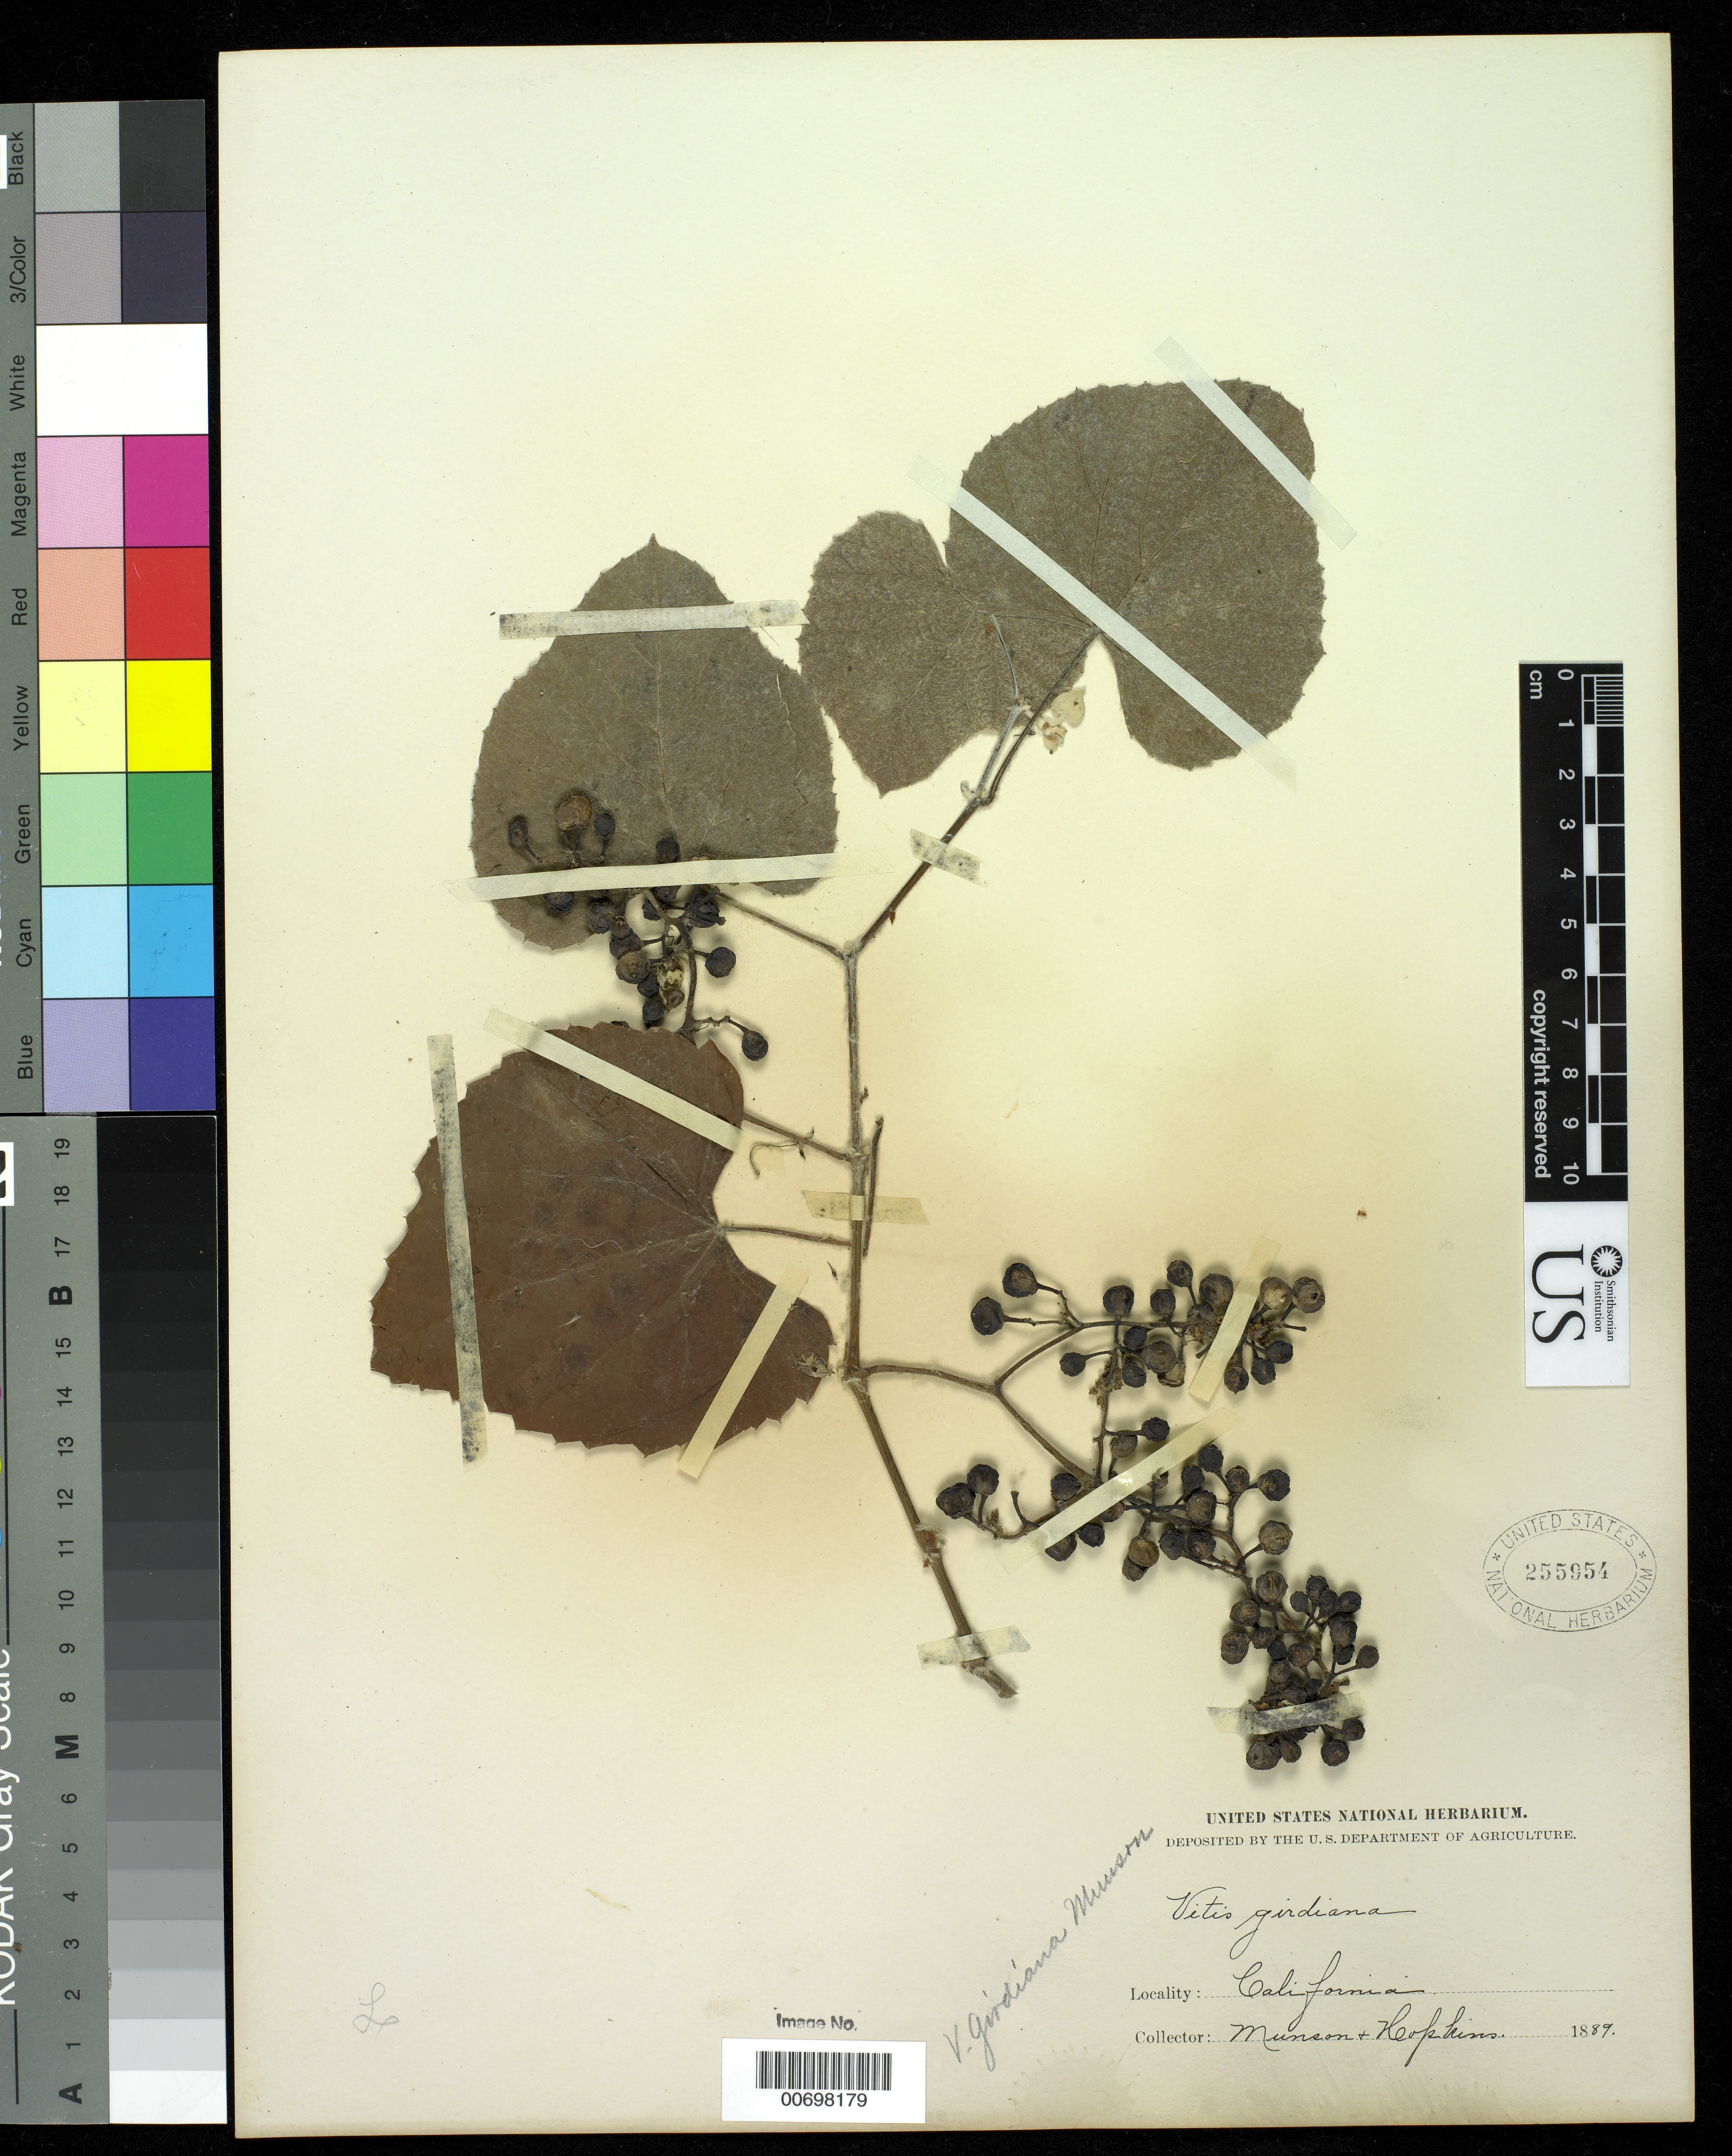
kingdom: Plantae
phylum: Tracheophyta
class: Magnoliopsida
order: Vitales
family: Vitaceae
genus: Vitis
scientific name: Vitis girdiana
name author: Munson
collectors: T. V. Munson & C. Hopkins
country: United States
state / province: California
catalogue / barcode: US 255954